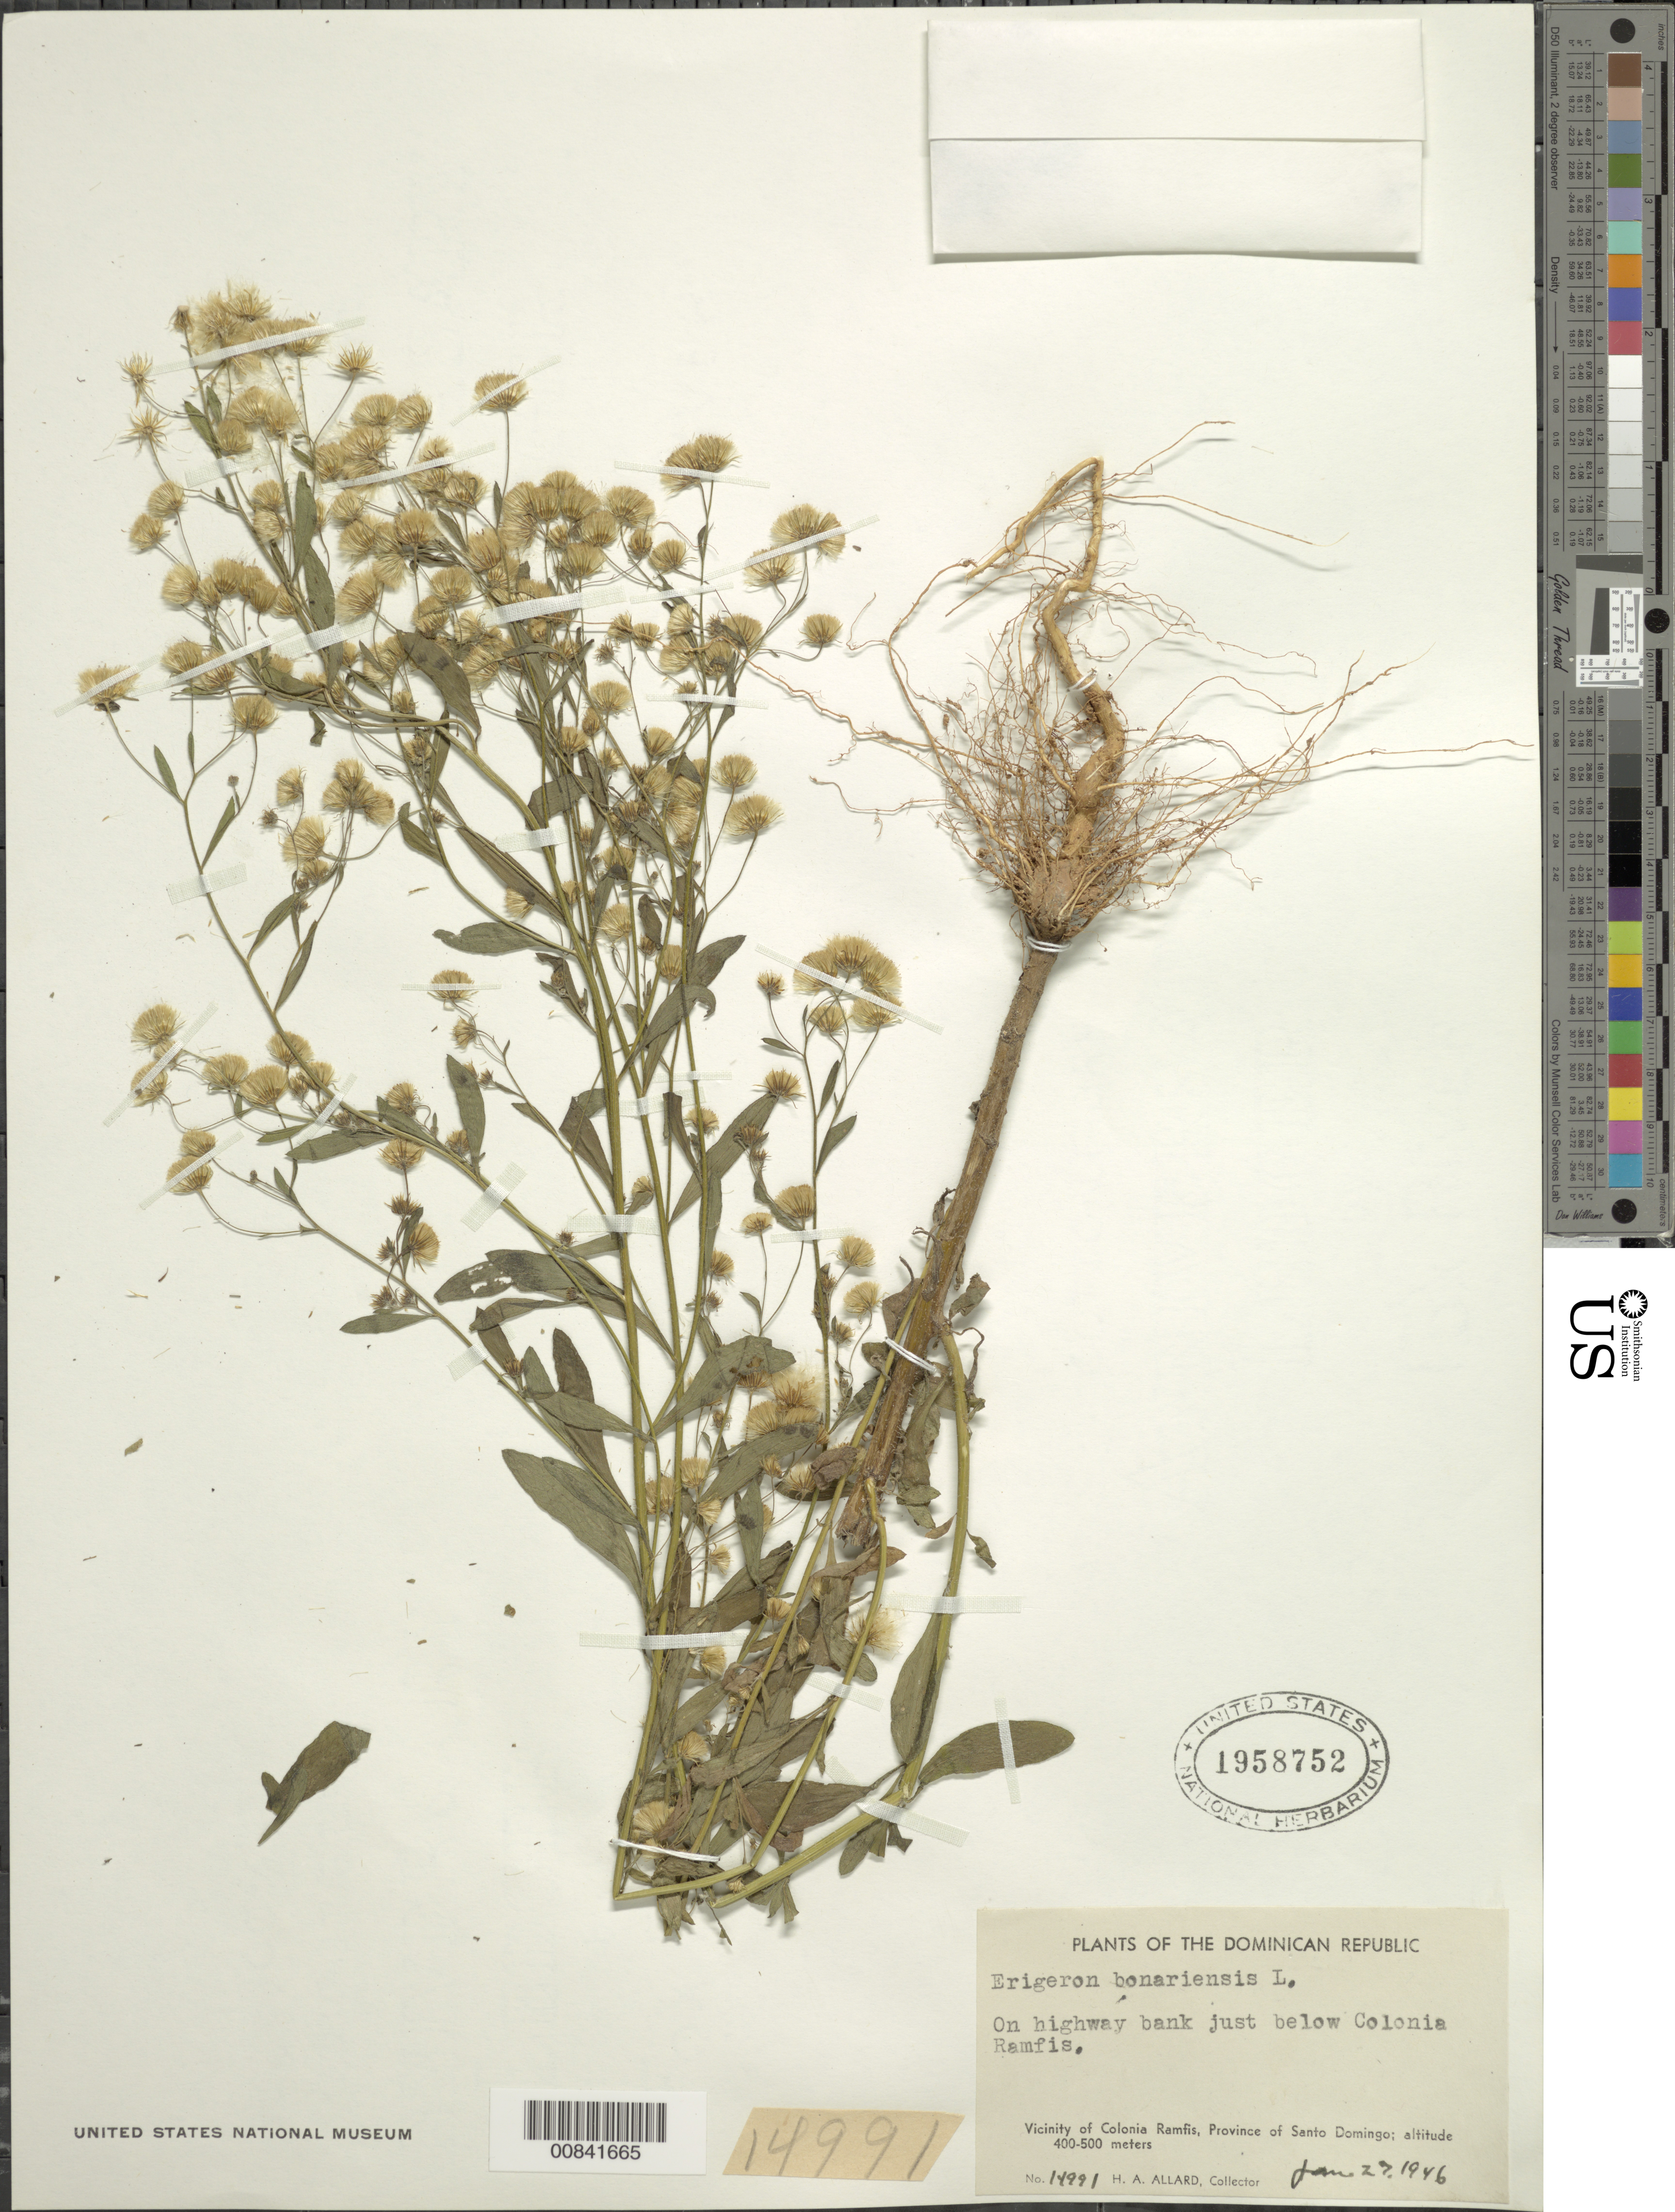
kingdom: Plantae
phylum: Tracheophyta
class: Magnoliopsida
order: Asterales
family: Asteraceae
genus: Conyza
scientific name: Conyza bonariensis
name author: (L.) Cronq.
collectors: H. A. Allard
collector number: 14991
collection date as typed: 27 Jan 1946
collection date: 1946-01-27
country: Dominican Republic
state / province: Distrito Nacional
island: Hispaniola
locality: Vicinity of Colonia Ramfis, on highway just below town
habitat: Bank of highway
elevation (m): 400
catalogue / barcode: US 1958752